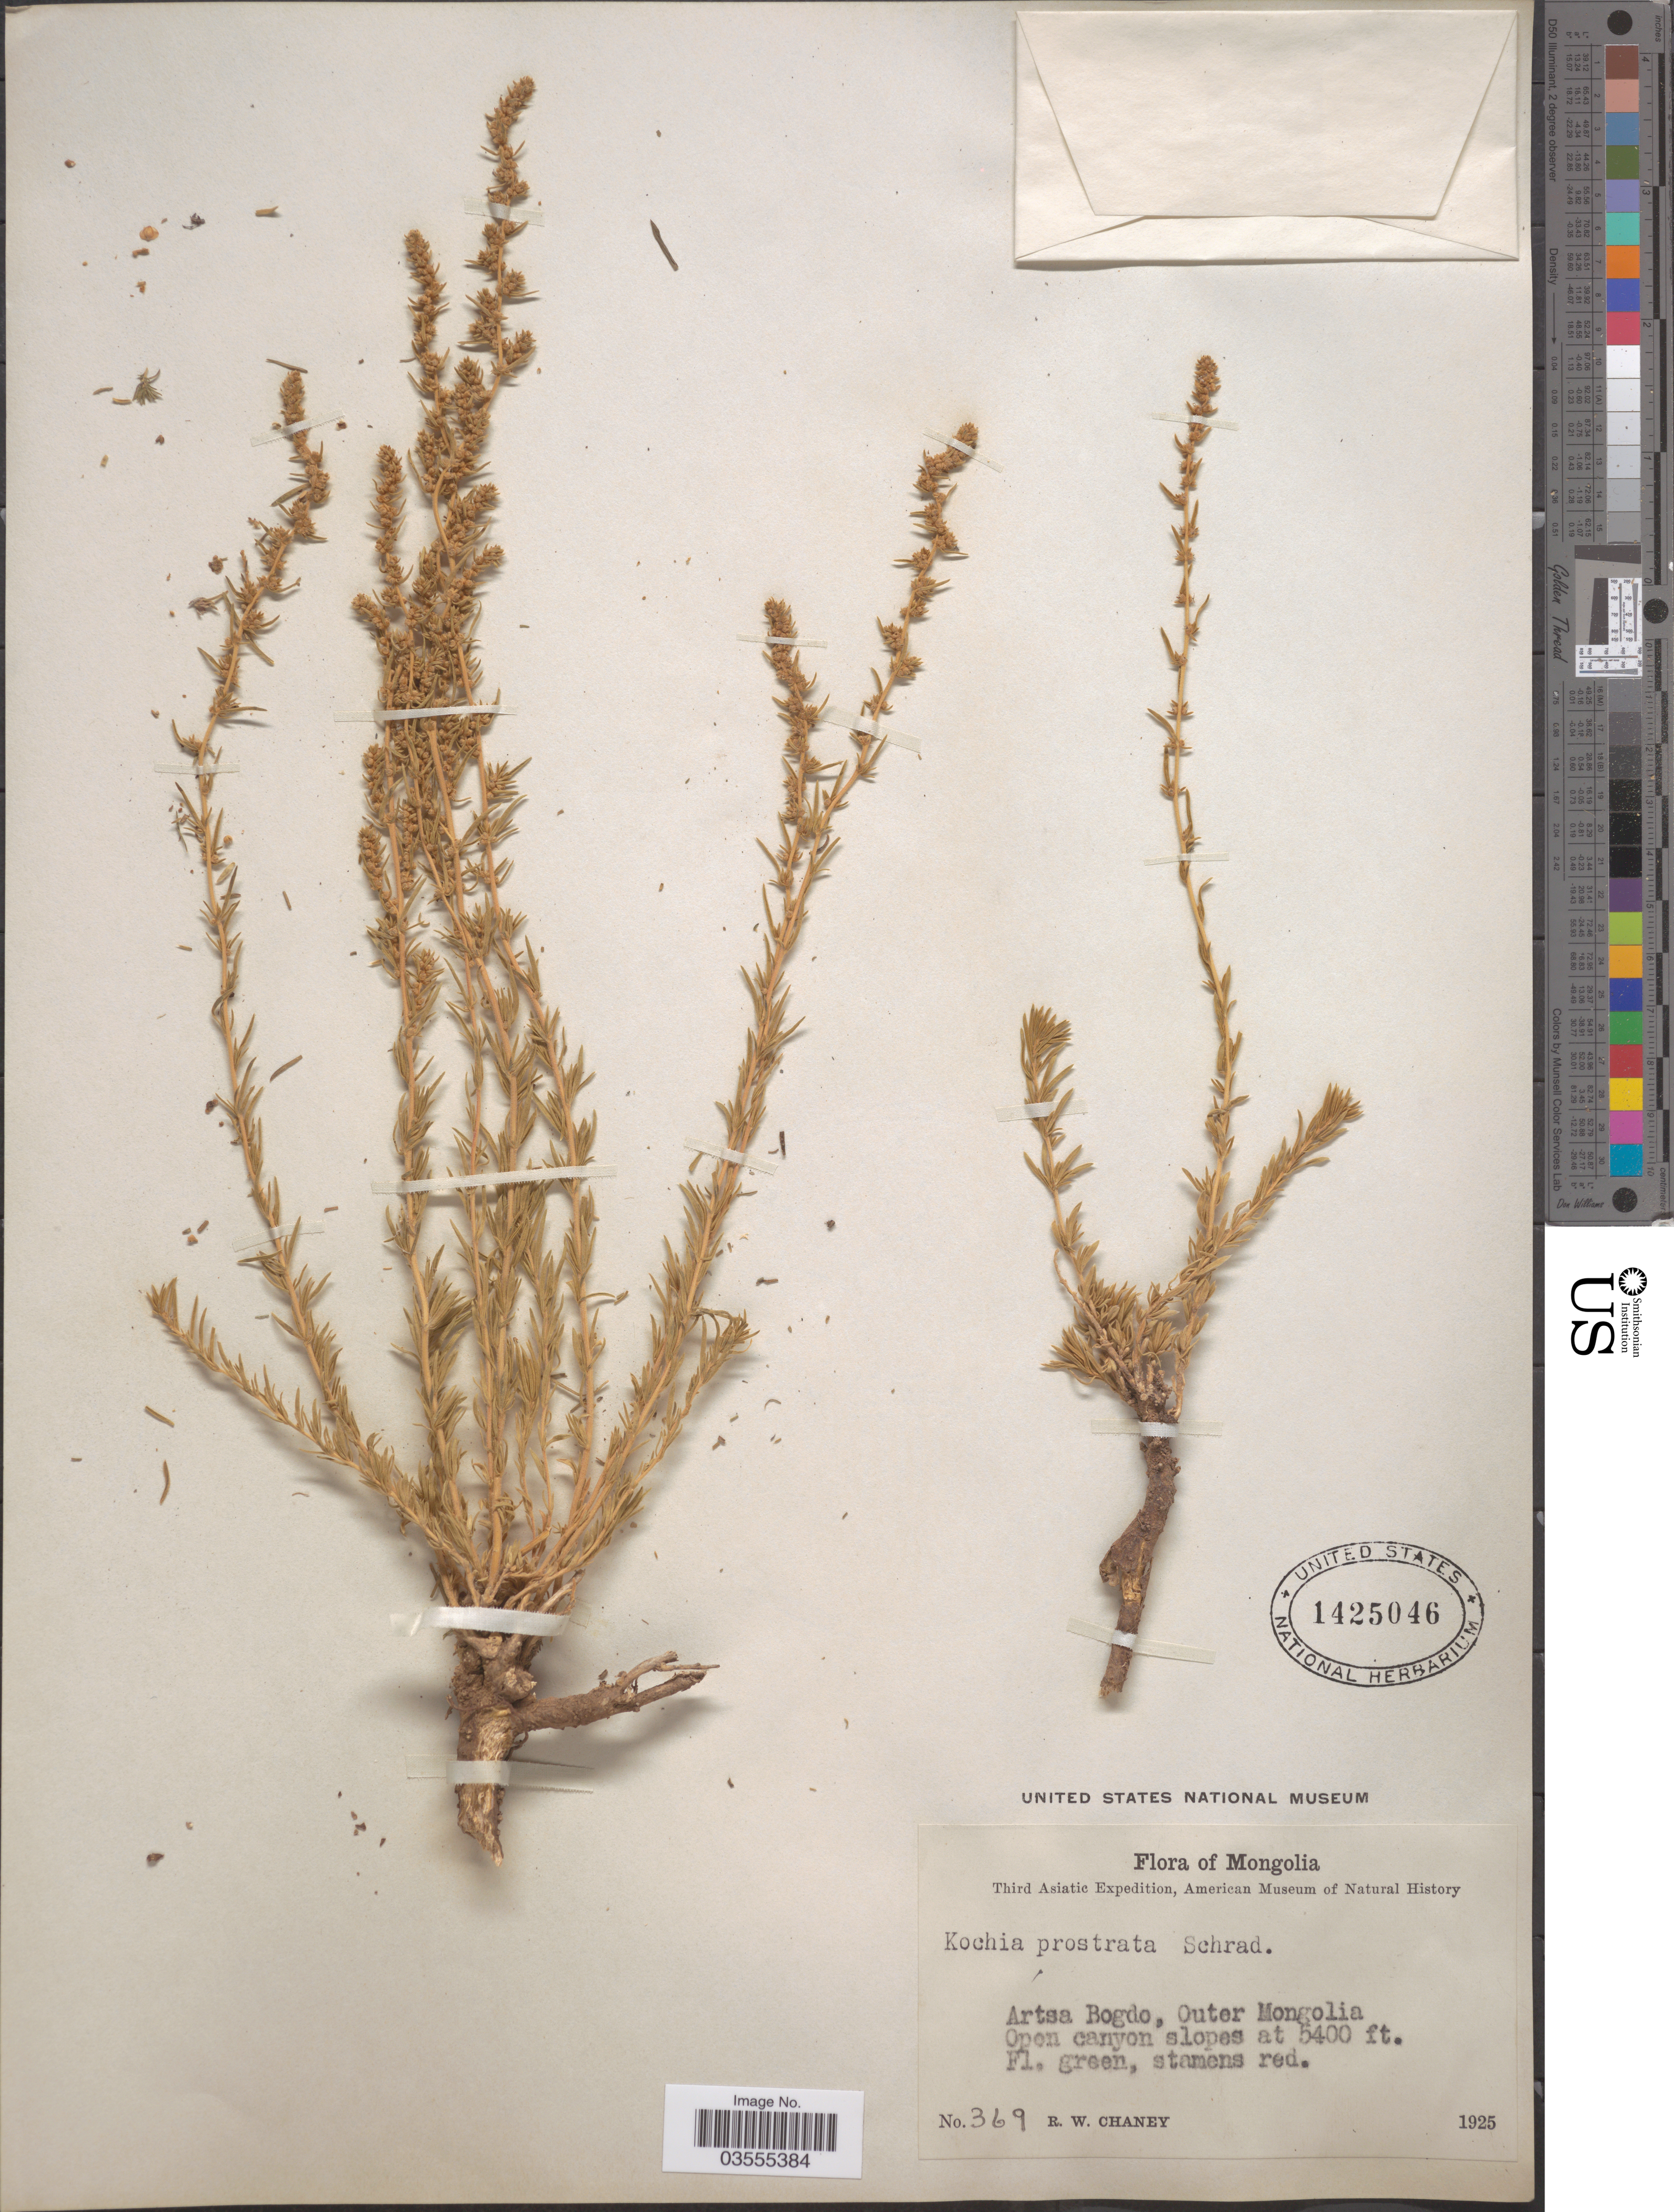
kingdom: Plantae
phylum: Tracheophyta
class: Magnoliopsida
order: Caryophyllales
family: Amaranthaceae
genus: Bassia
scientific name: Bassia prostrata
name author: (L.) Beck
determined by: U.S. National Herbarium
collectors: R. Chaney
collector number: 369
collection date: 1925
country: Mongolia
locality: Artsa Bogdo, Outer Mongolia.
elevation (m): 1646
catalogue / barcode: US 1425046